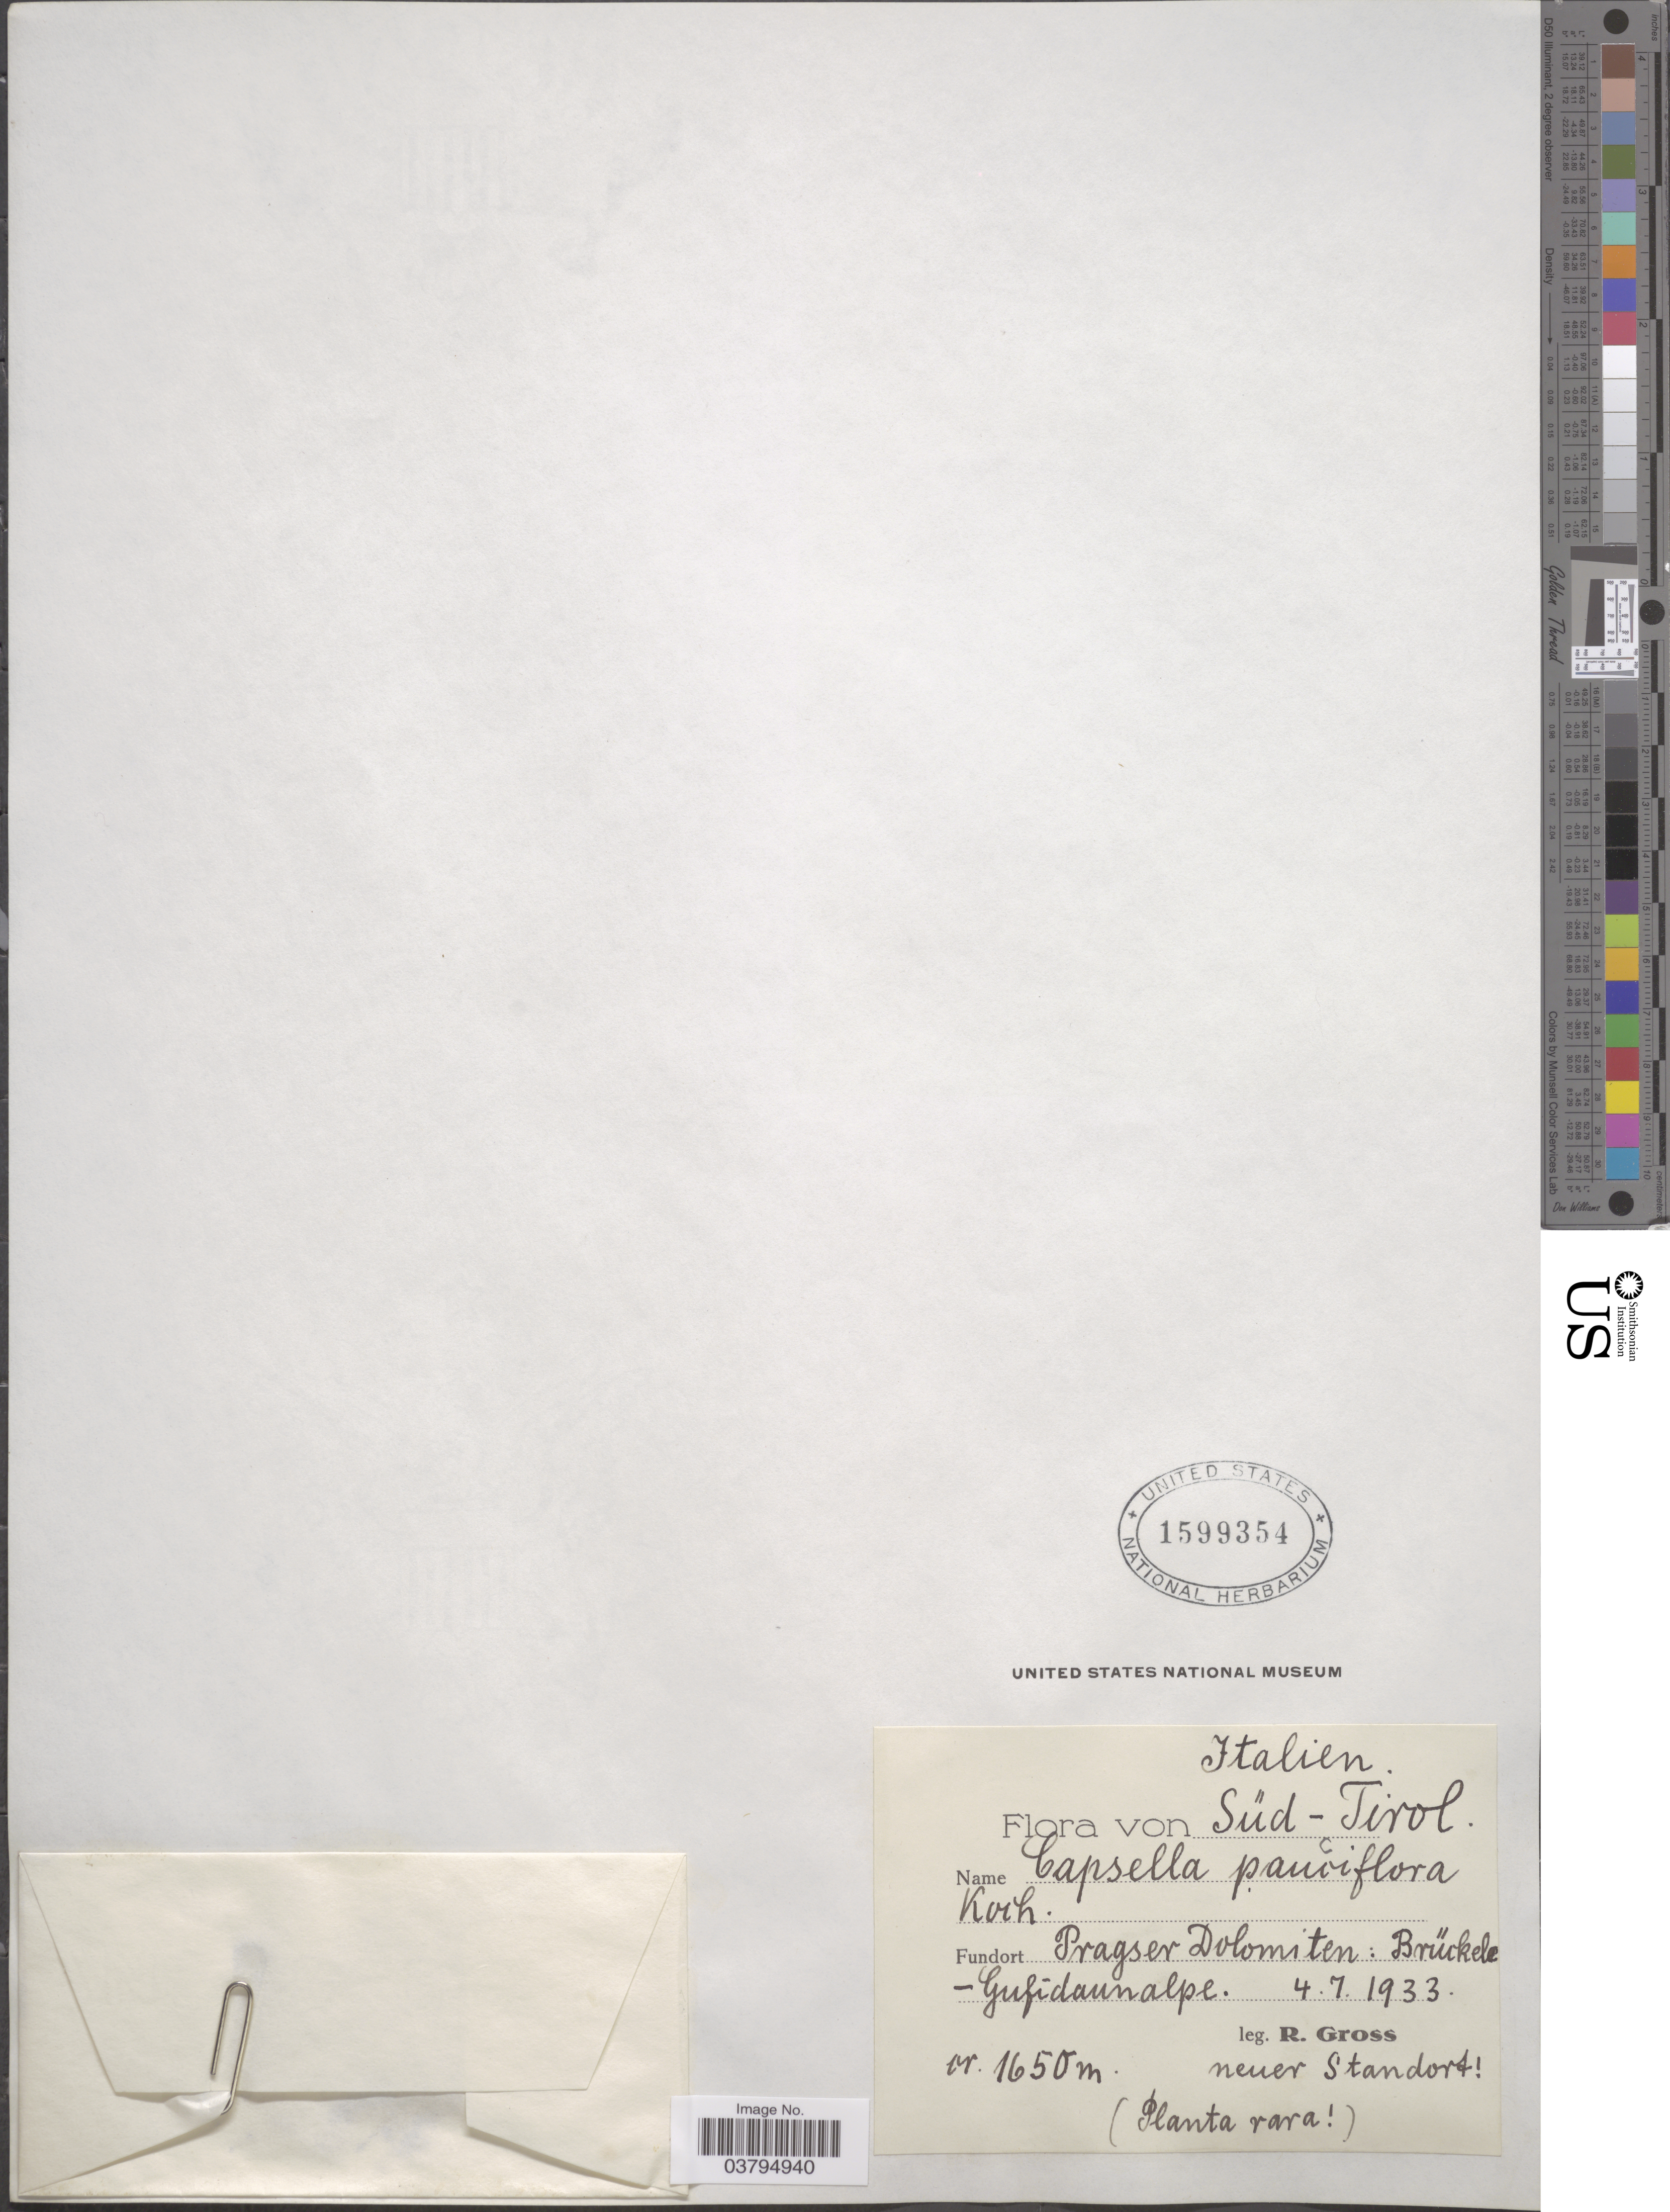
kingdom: Plantae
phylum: Tracheophyta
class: Magnoliopsida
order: Brassicales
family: Brassicaceae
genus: Capsella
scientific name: Capsella pauciflora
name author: W.D.J. Koch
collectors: R. Gross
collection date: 1933-07-04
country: Italy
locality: Süd-Tirol. Pragser Dolomiten: Brückele-Gufídaunalpe.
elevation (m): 1650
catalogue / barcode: US 1599354